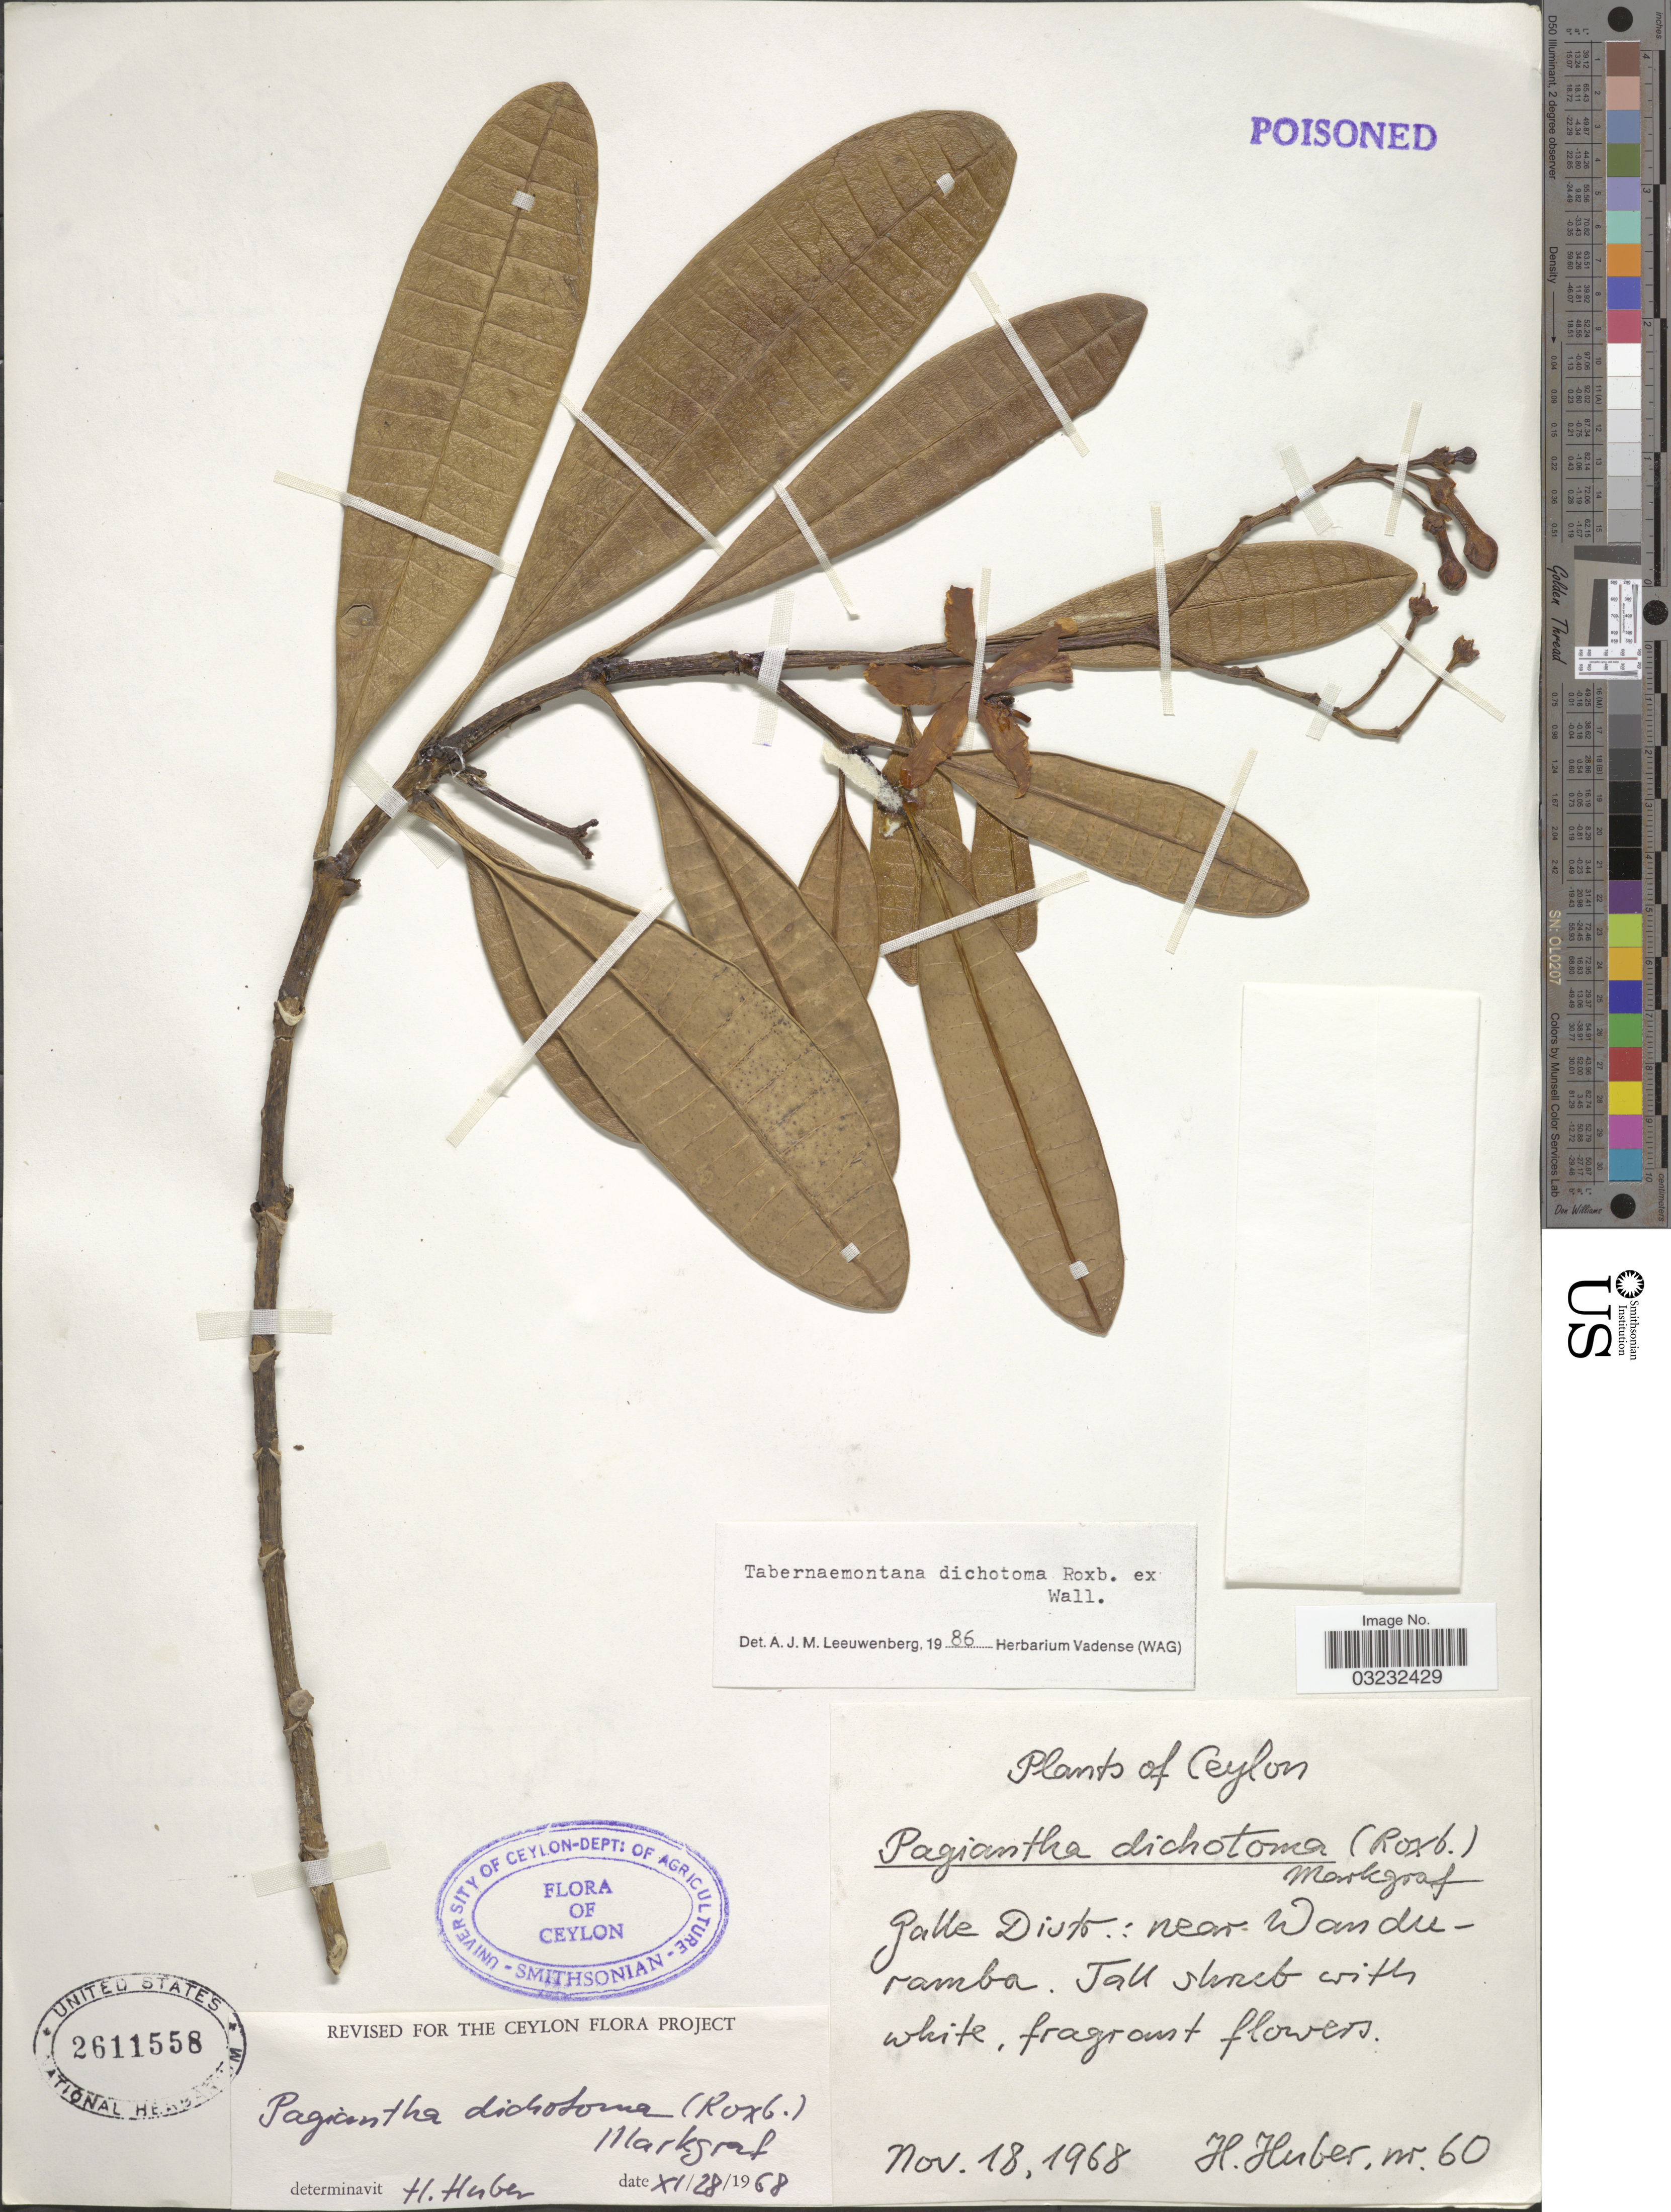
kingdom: Plantae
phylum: Tracheophyta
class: Magnoliopsida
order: Gentianales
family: Apocynaceae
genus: Tabernaemontana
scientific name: Tabernaemontana dichotoma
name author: Roxb. ex Wall.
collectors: H. Huber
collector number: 60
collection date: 1968-11-18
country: Sri Lanka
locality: Ceylon, Galle Distr.: near Wanduramba.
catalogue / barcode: US 2611558